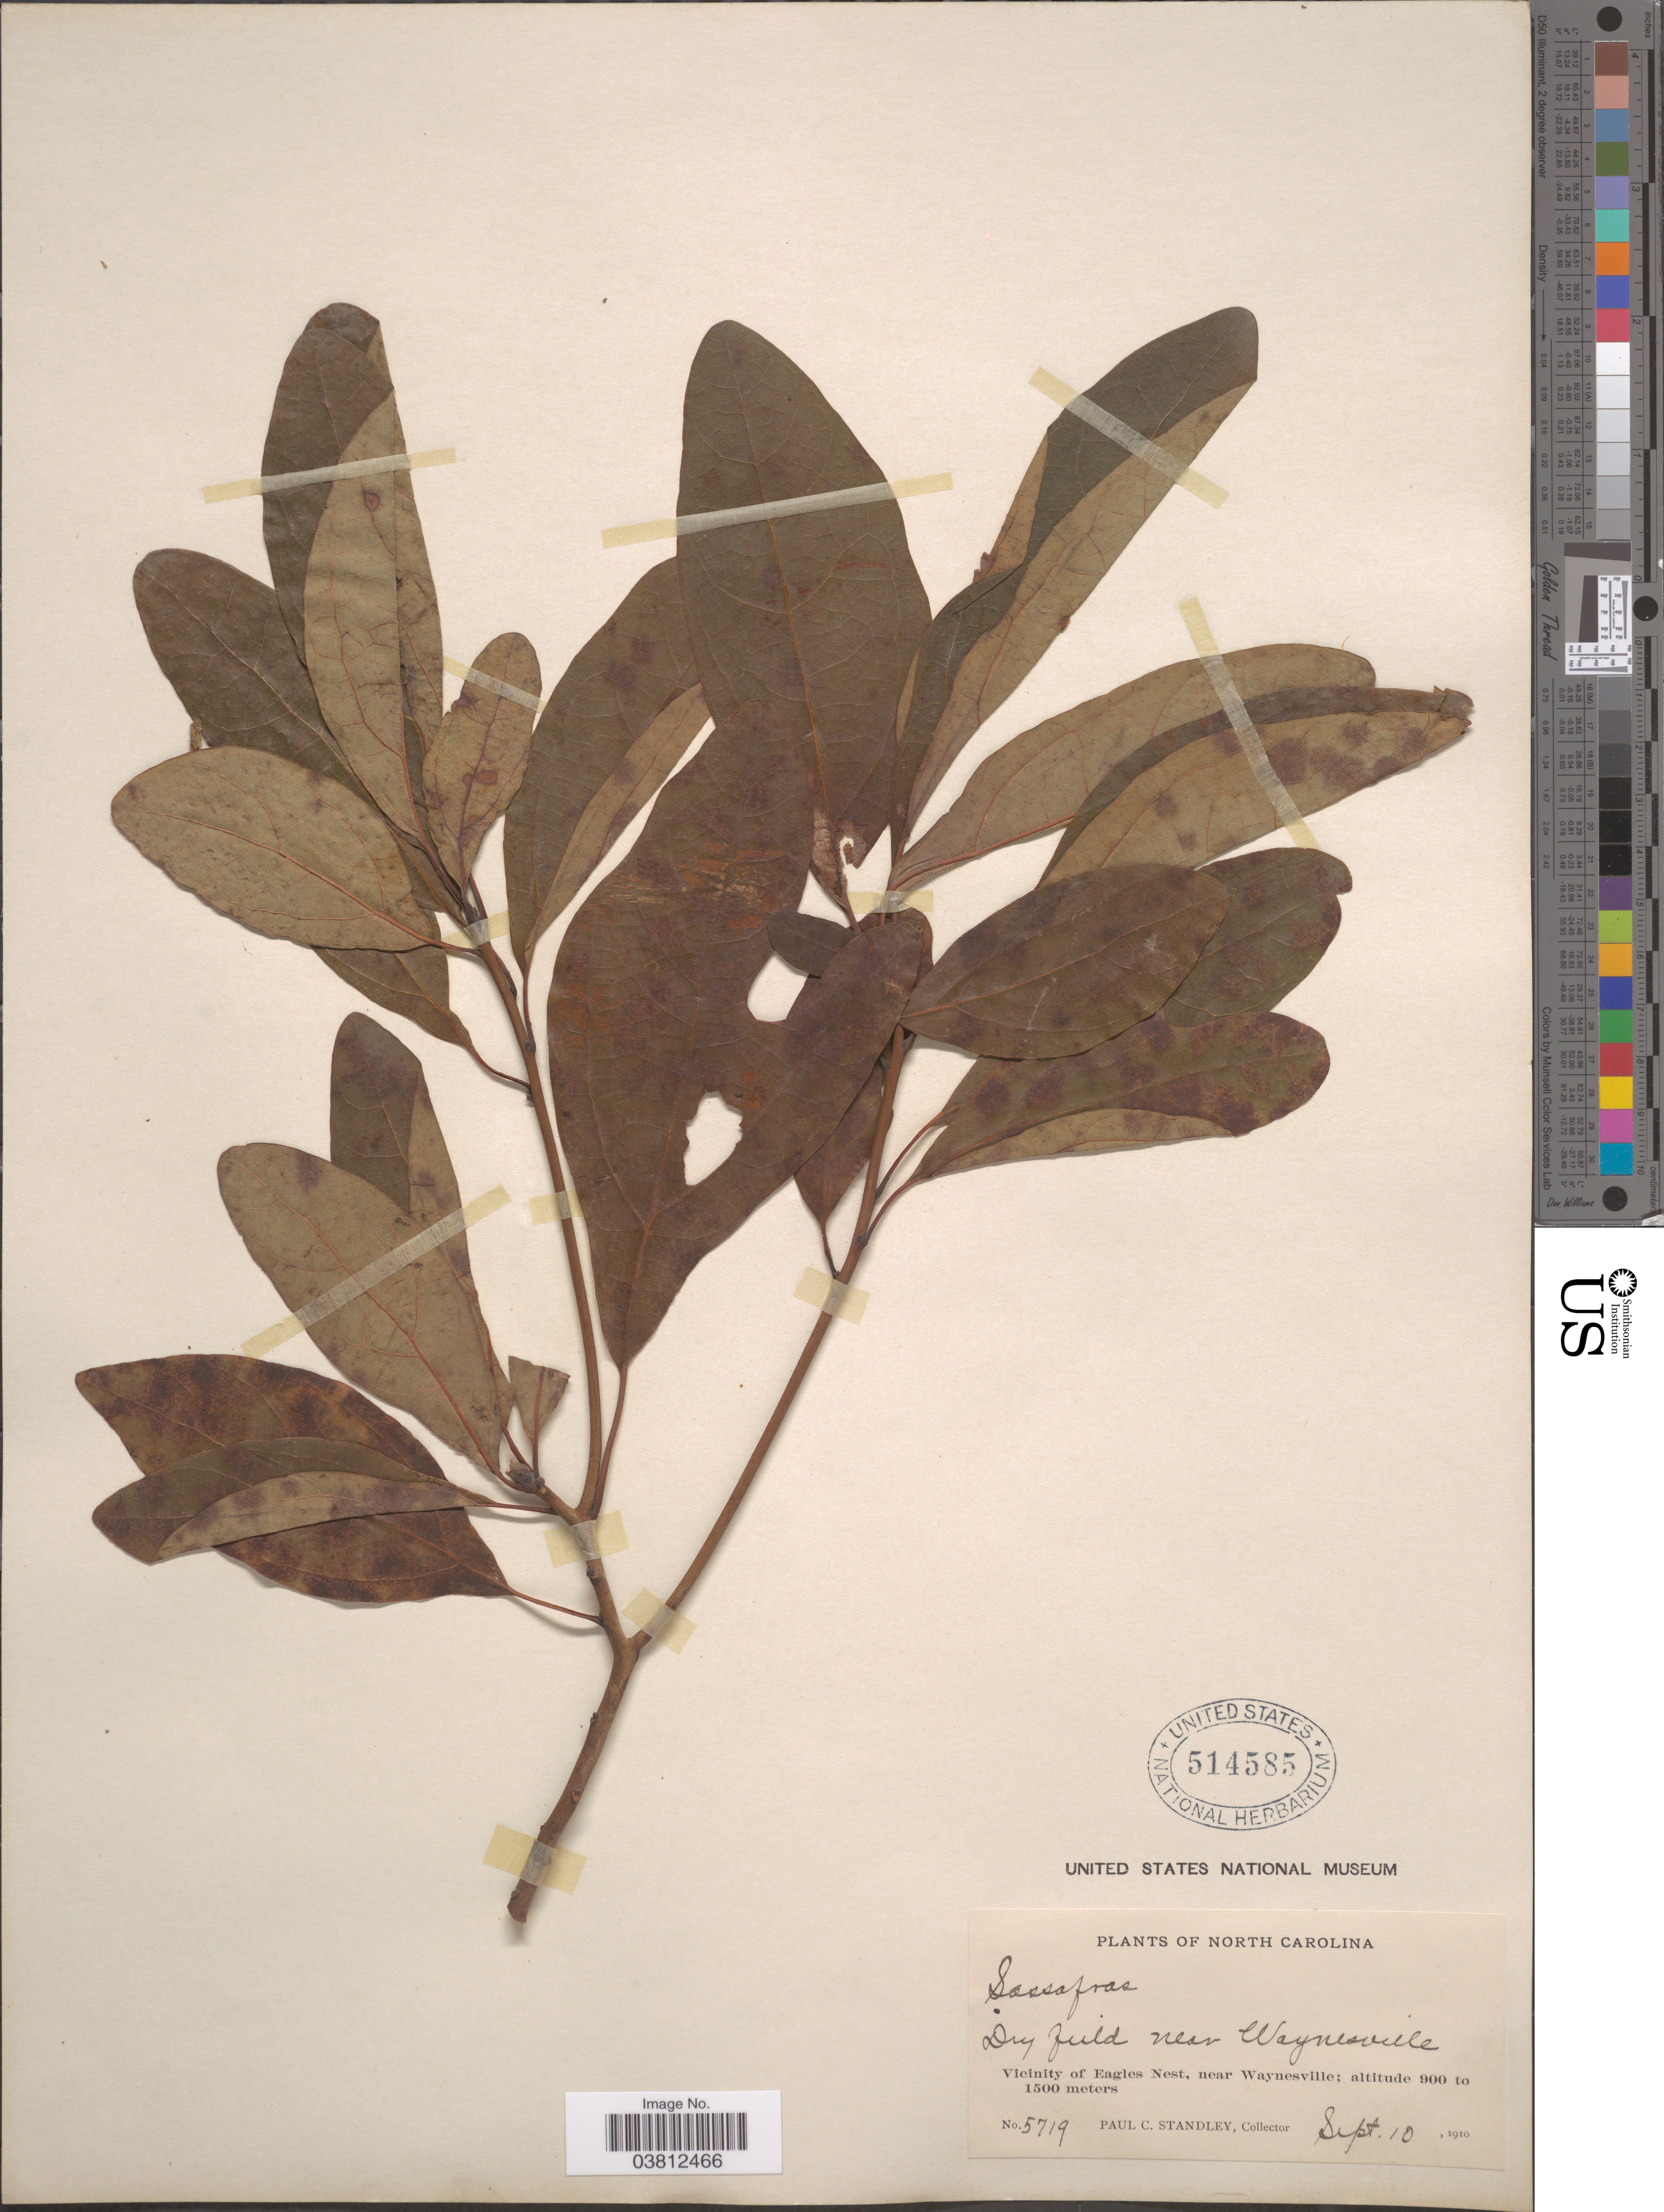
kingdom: Plantae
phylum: Tracheophyta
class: Magnoliopsida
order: Laurales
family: Lauraceae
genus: Sassafras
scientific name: Sassafras albidum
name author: (Nutt.) Nees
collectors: P. C. Standley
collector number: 5719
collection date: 1910-09-10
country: United States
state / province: North Carolina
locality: Vicinity of Eagles Nest, near Waynesville.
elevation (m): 900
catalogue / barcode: US 514585